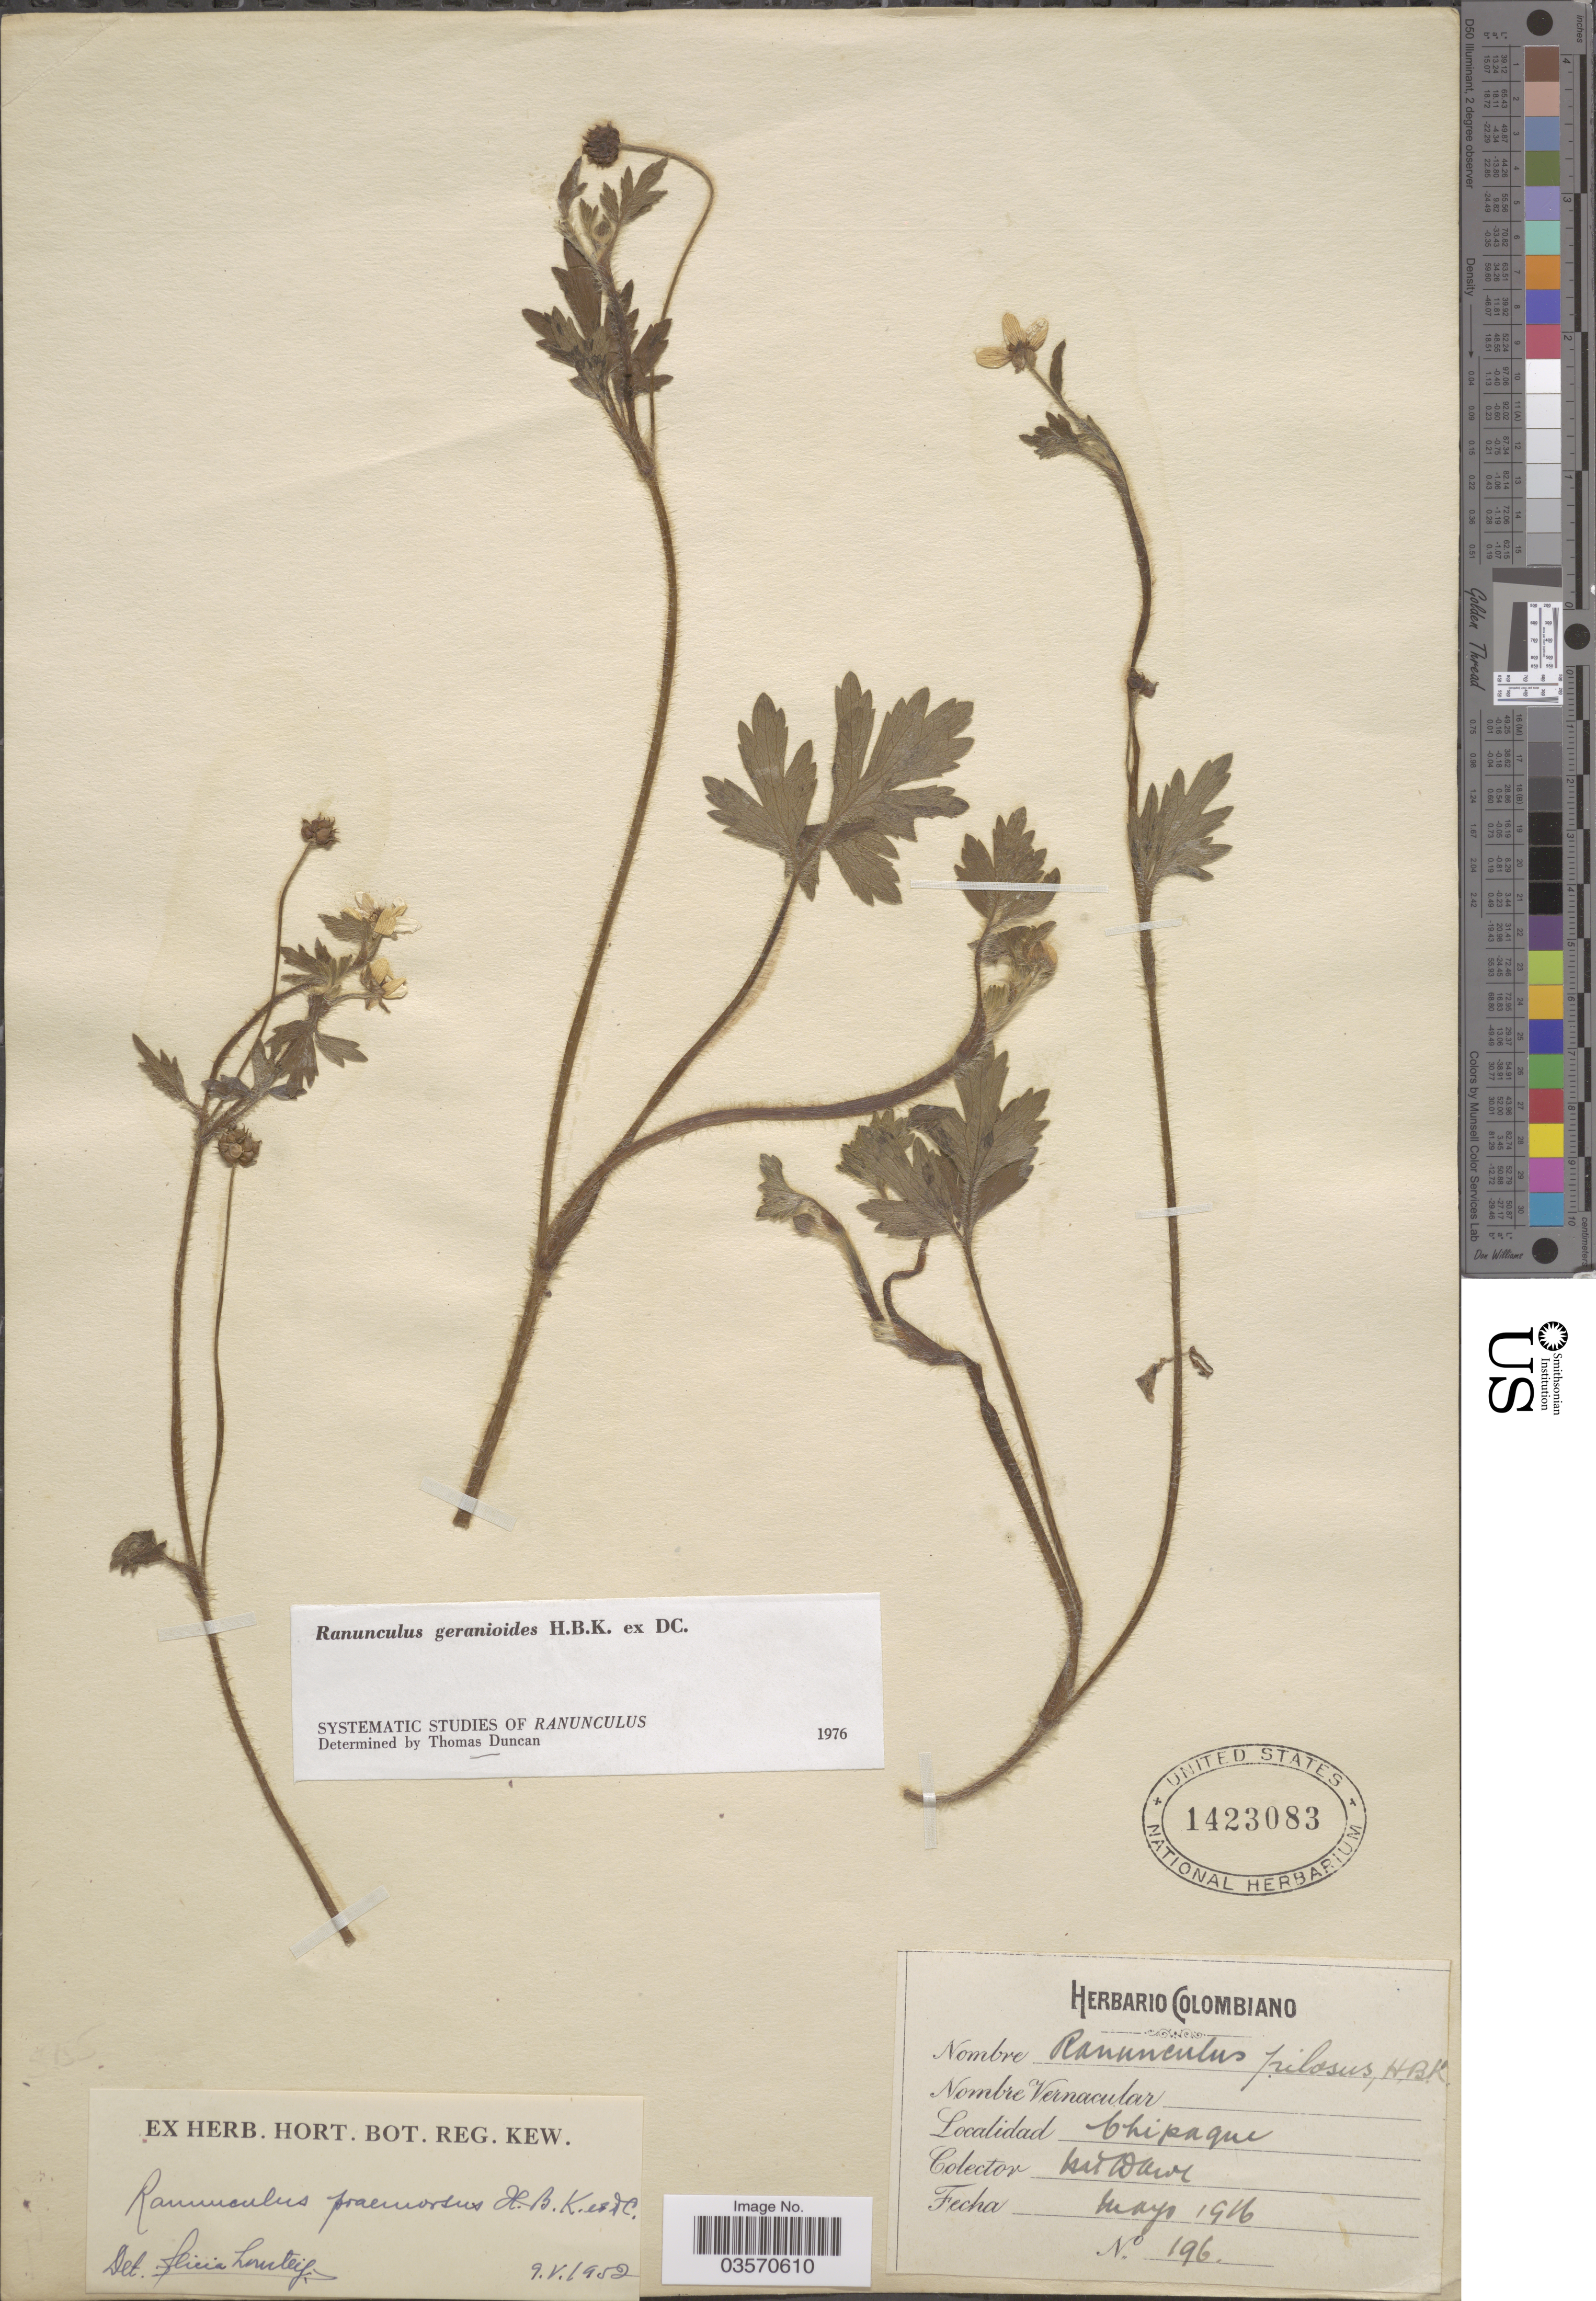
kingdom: Plantae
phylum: Tracheophyta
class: Magnoliopsida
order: Ranunculales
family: Ranunculaceae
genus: Ranunculus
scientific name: Ranunculus geranioides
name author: Humb. et al. ex DC.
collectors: M. T. Dawe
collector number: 196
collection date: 1916-05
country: Colombia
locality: Chipaque.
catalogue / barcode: US 1423083